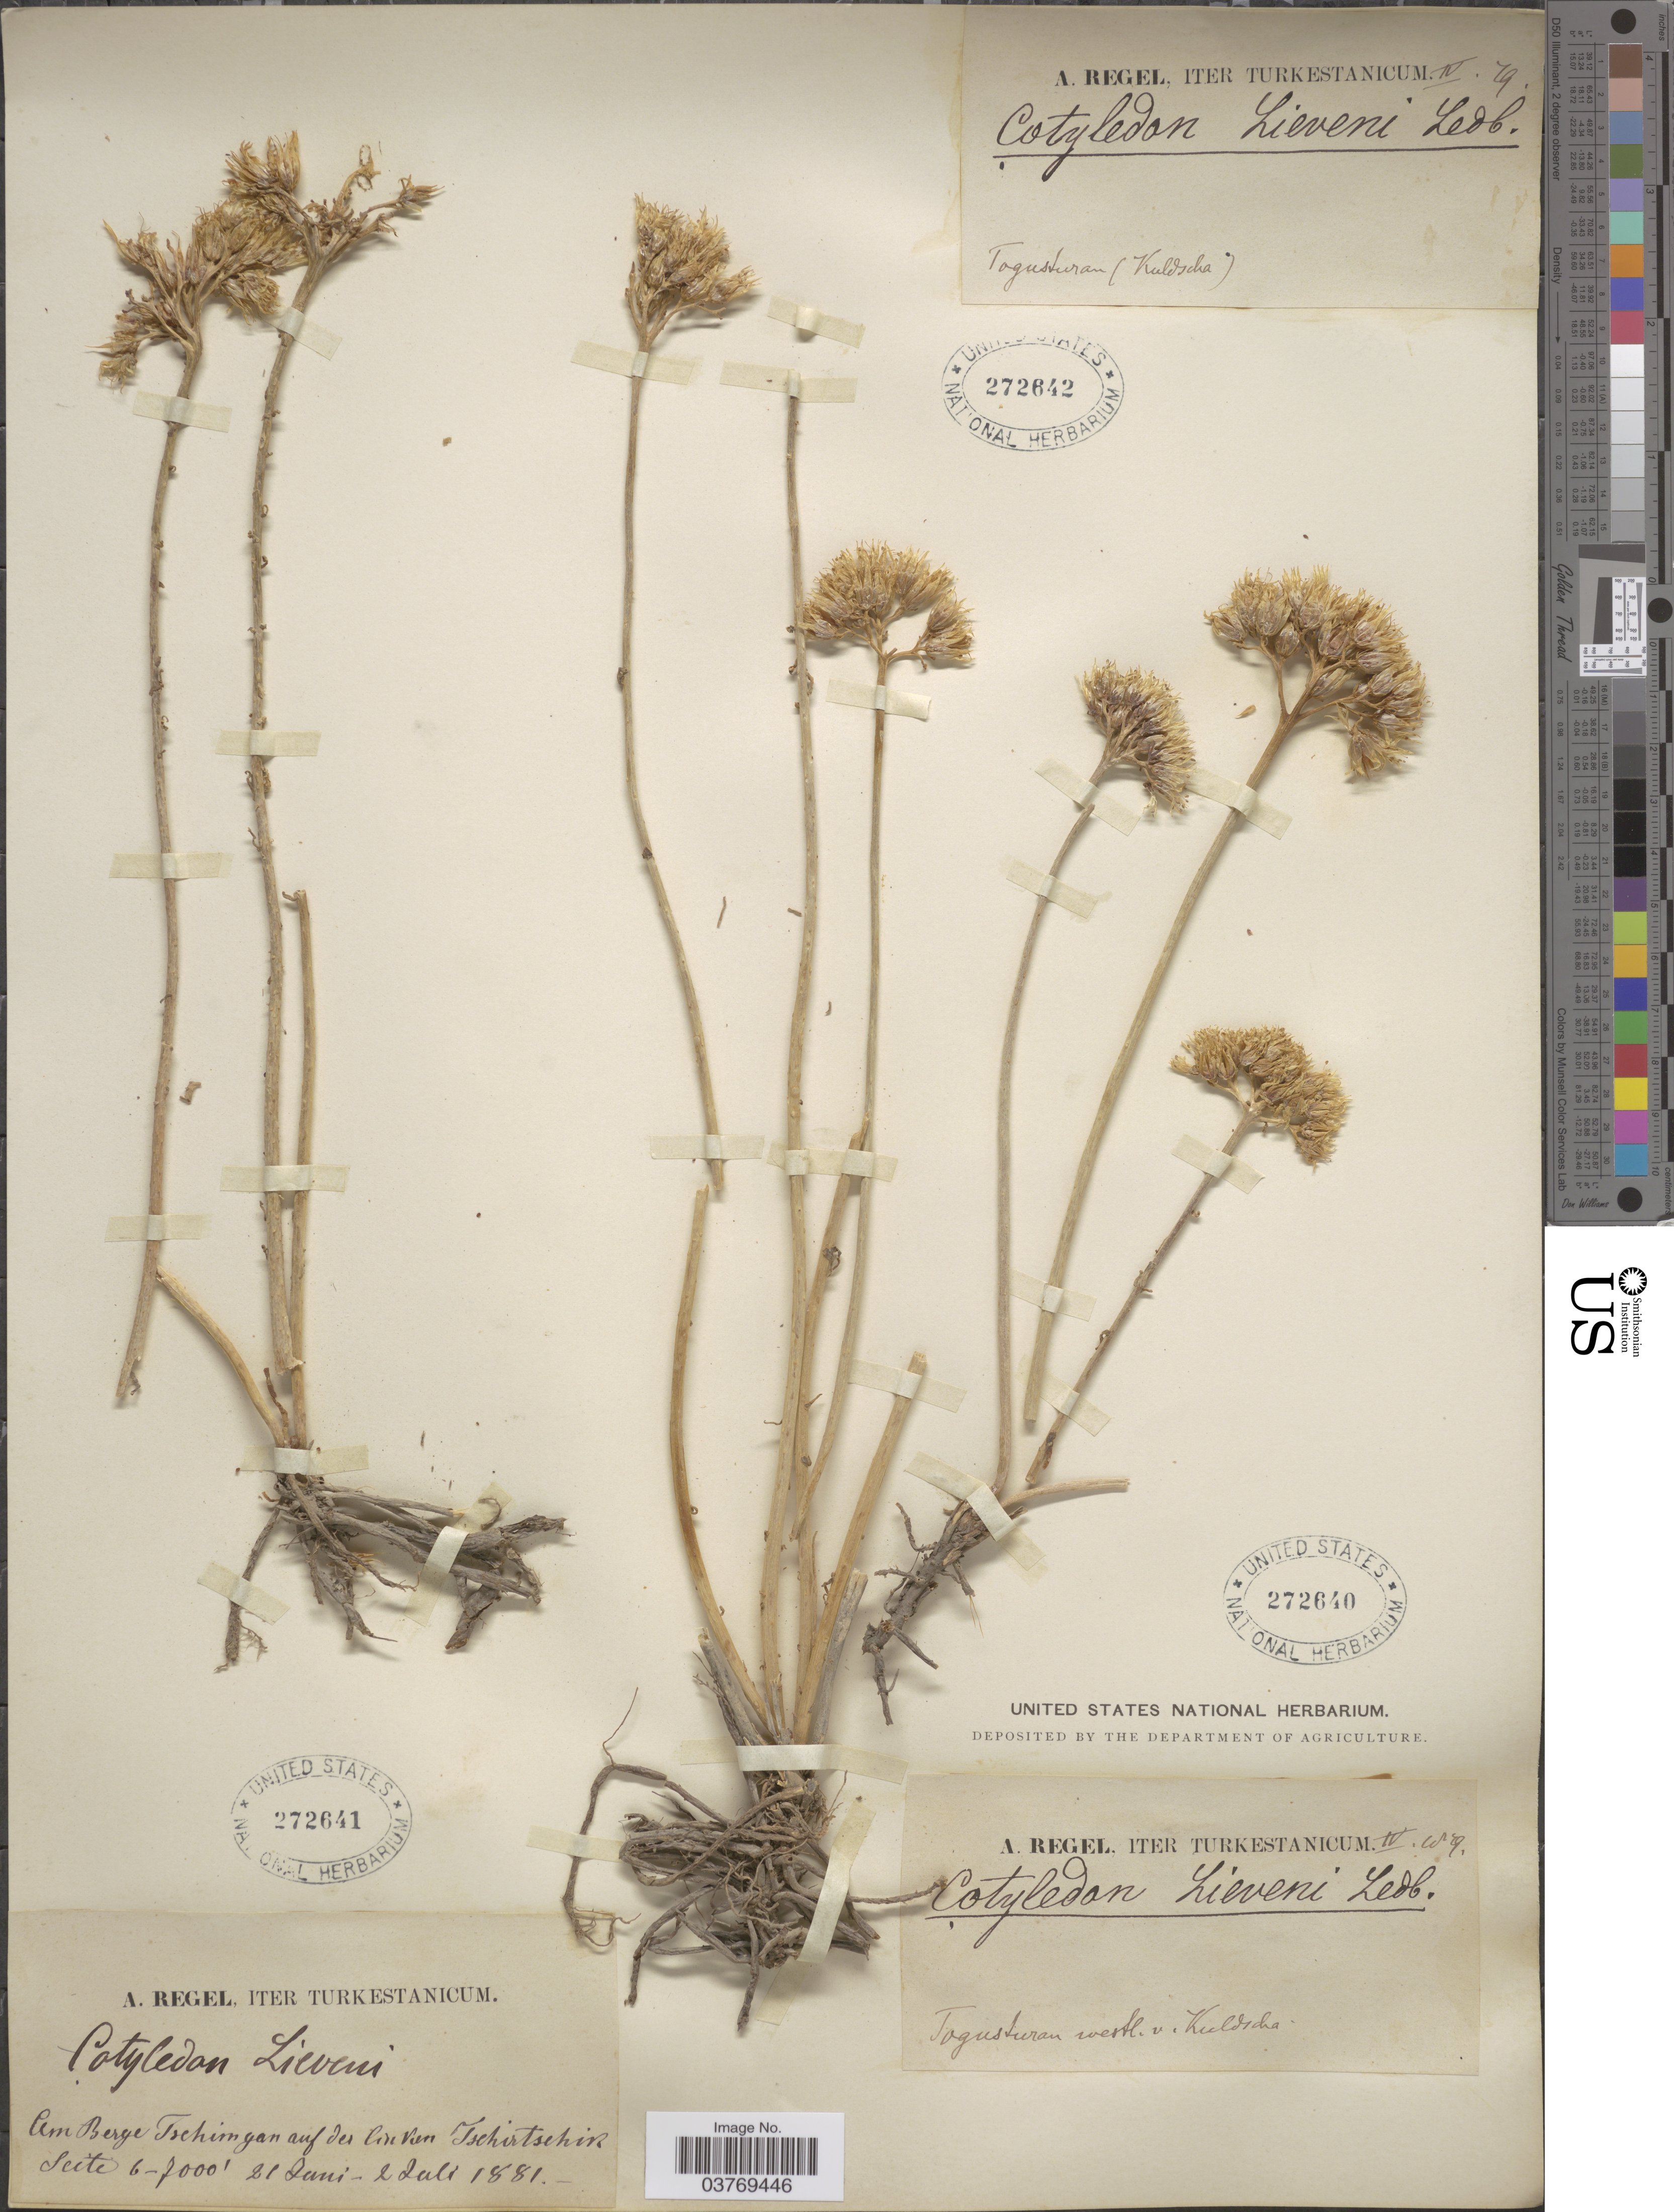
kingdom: Plantae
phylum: Tracheophyta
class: Magnoliopsida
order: Saxifragales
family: Crassulaceae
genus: Pseudosedum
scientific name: Pseudosedum lievenii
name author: (Ledeb.) A. Berger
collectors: A. Regel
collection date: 1881-06-21/1881-07-02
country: Uzbekistan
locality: Iter Turkestanicum. Am Berge Tschimgan* auf des lin* vien* Tschirtschik.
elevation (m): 1829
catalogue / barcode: US 272641